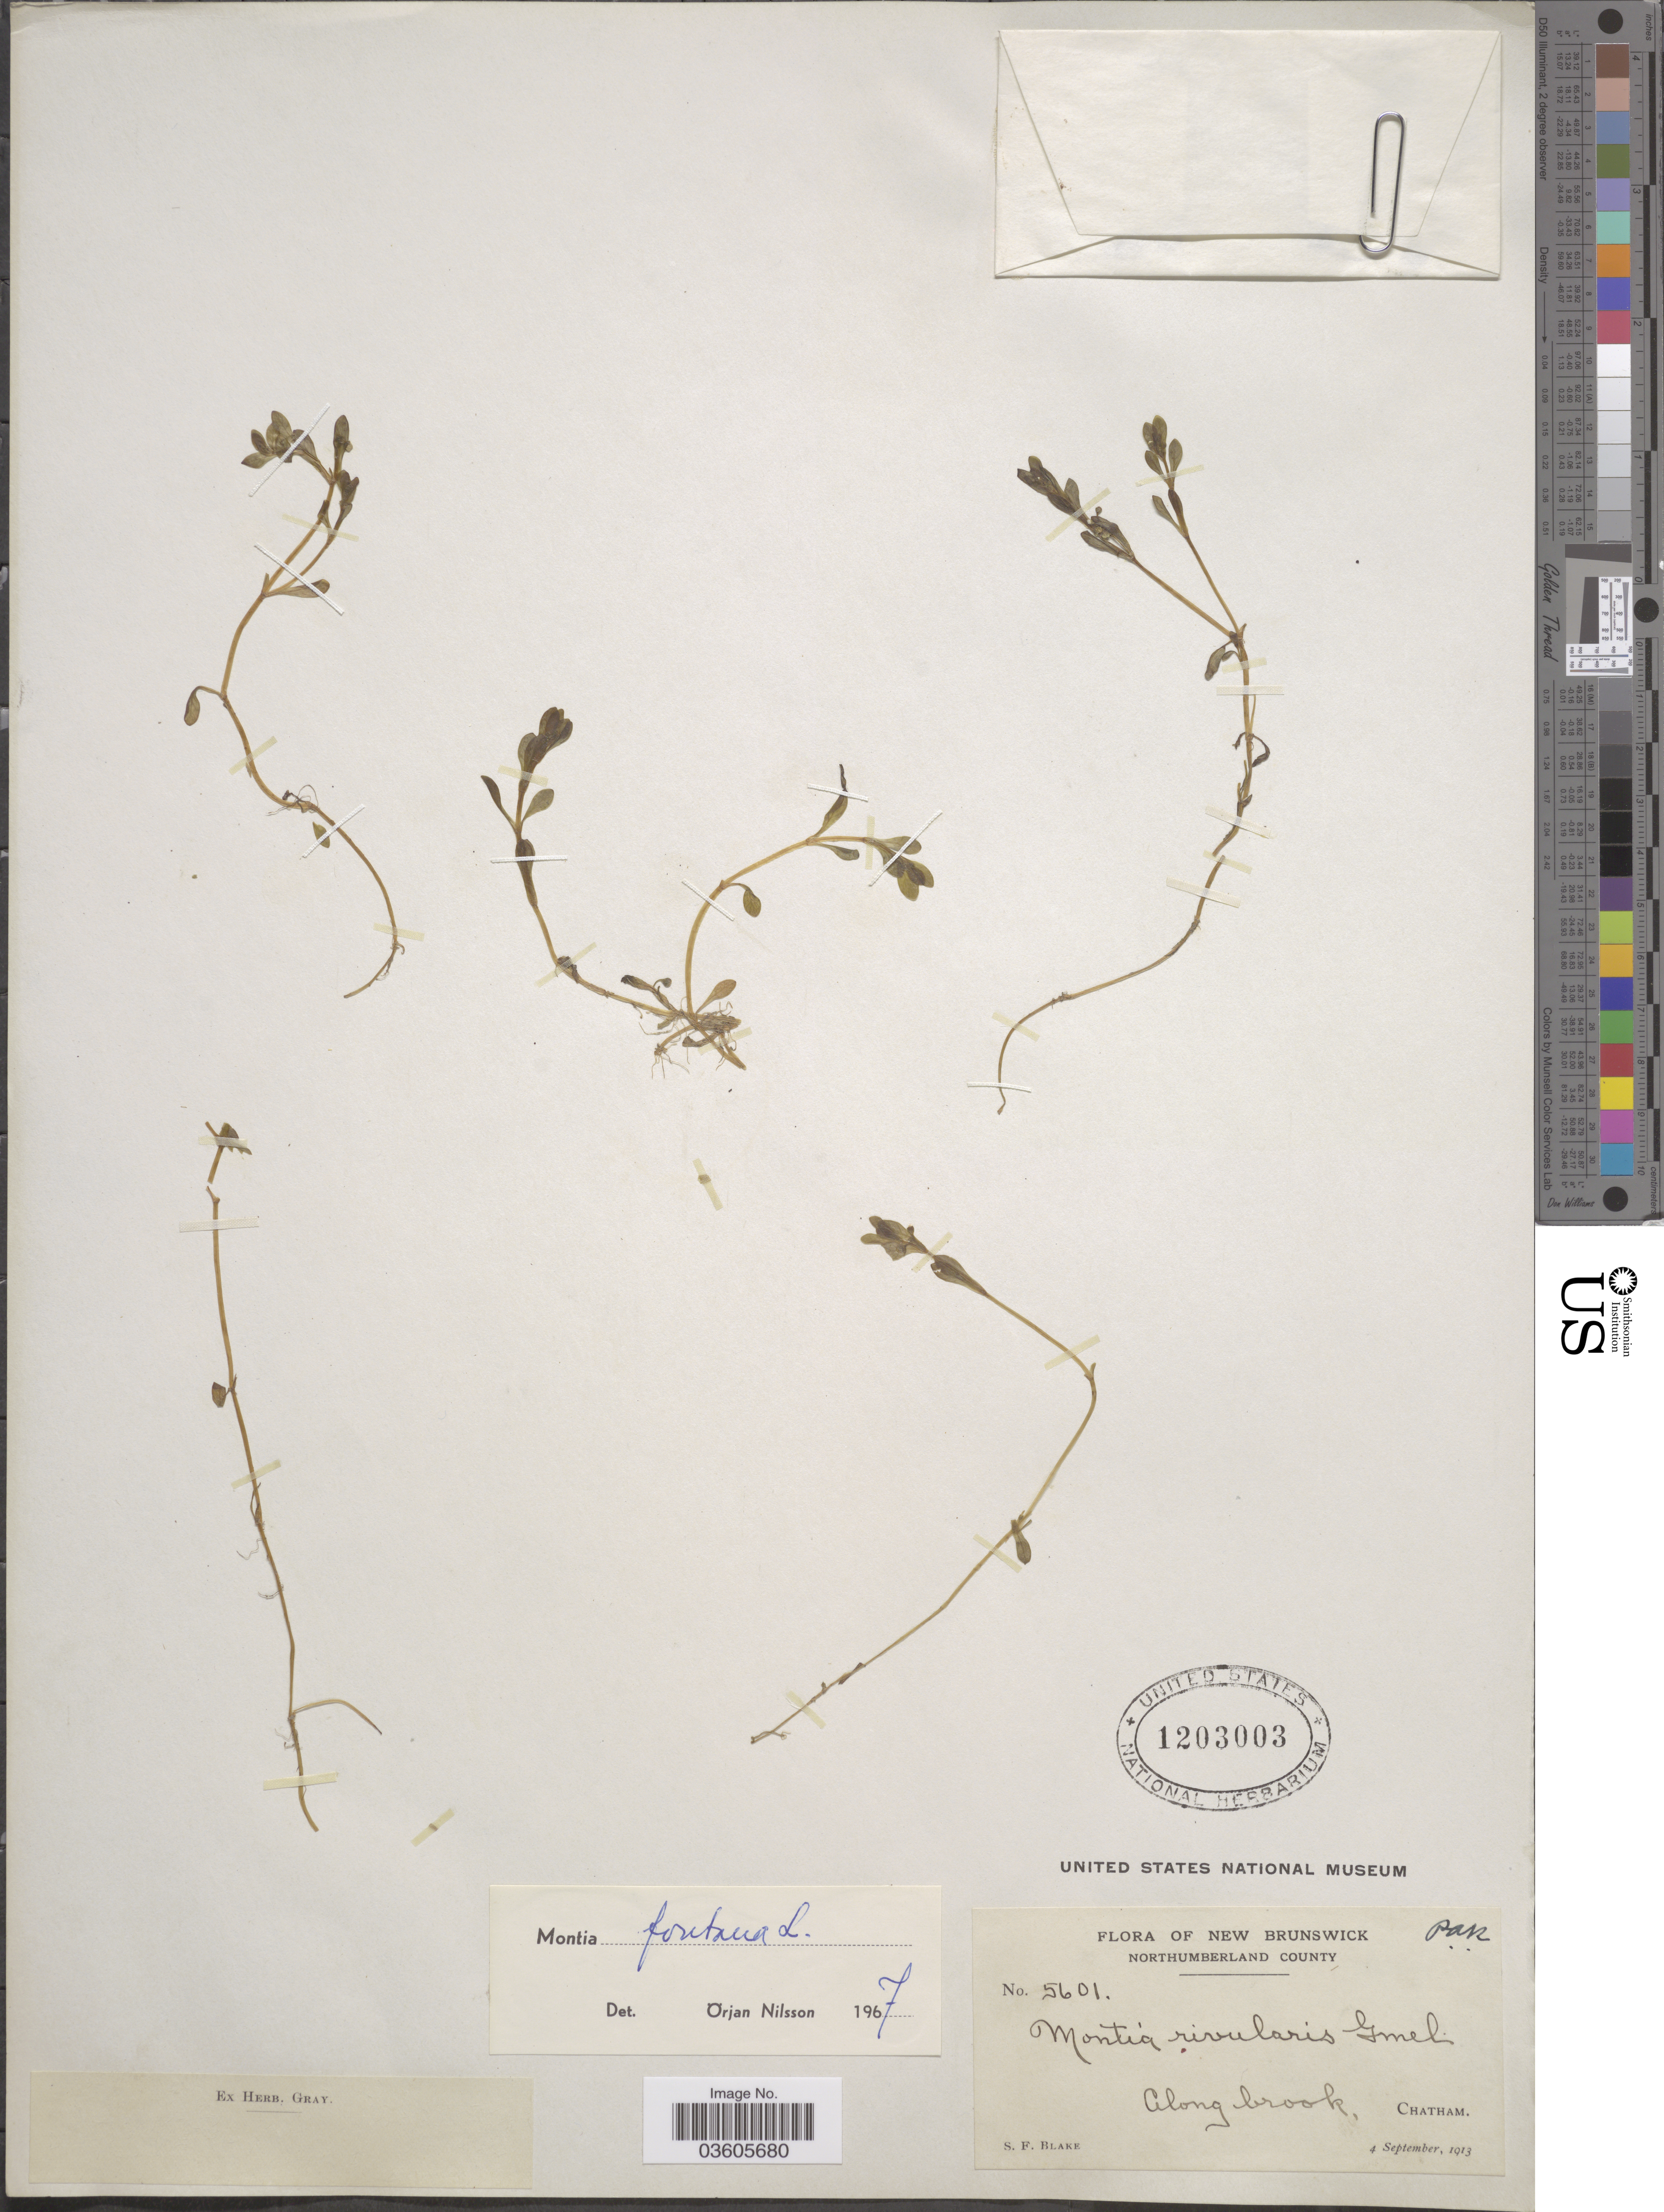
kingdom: Plantae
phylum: Tracheophyta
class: Magnoliopsida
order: Caryophyllales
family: Montiaceae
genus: Montia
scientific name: Montia fontana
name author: L.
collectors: S. Blake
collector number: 5601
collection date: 1913-09-04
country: Canada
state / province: New Brunswick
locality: Northumberland County. Along brook, Chatham.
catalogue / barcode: US 1203003